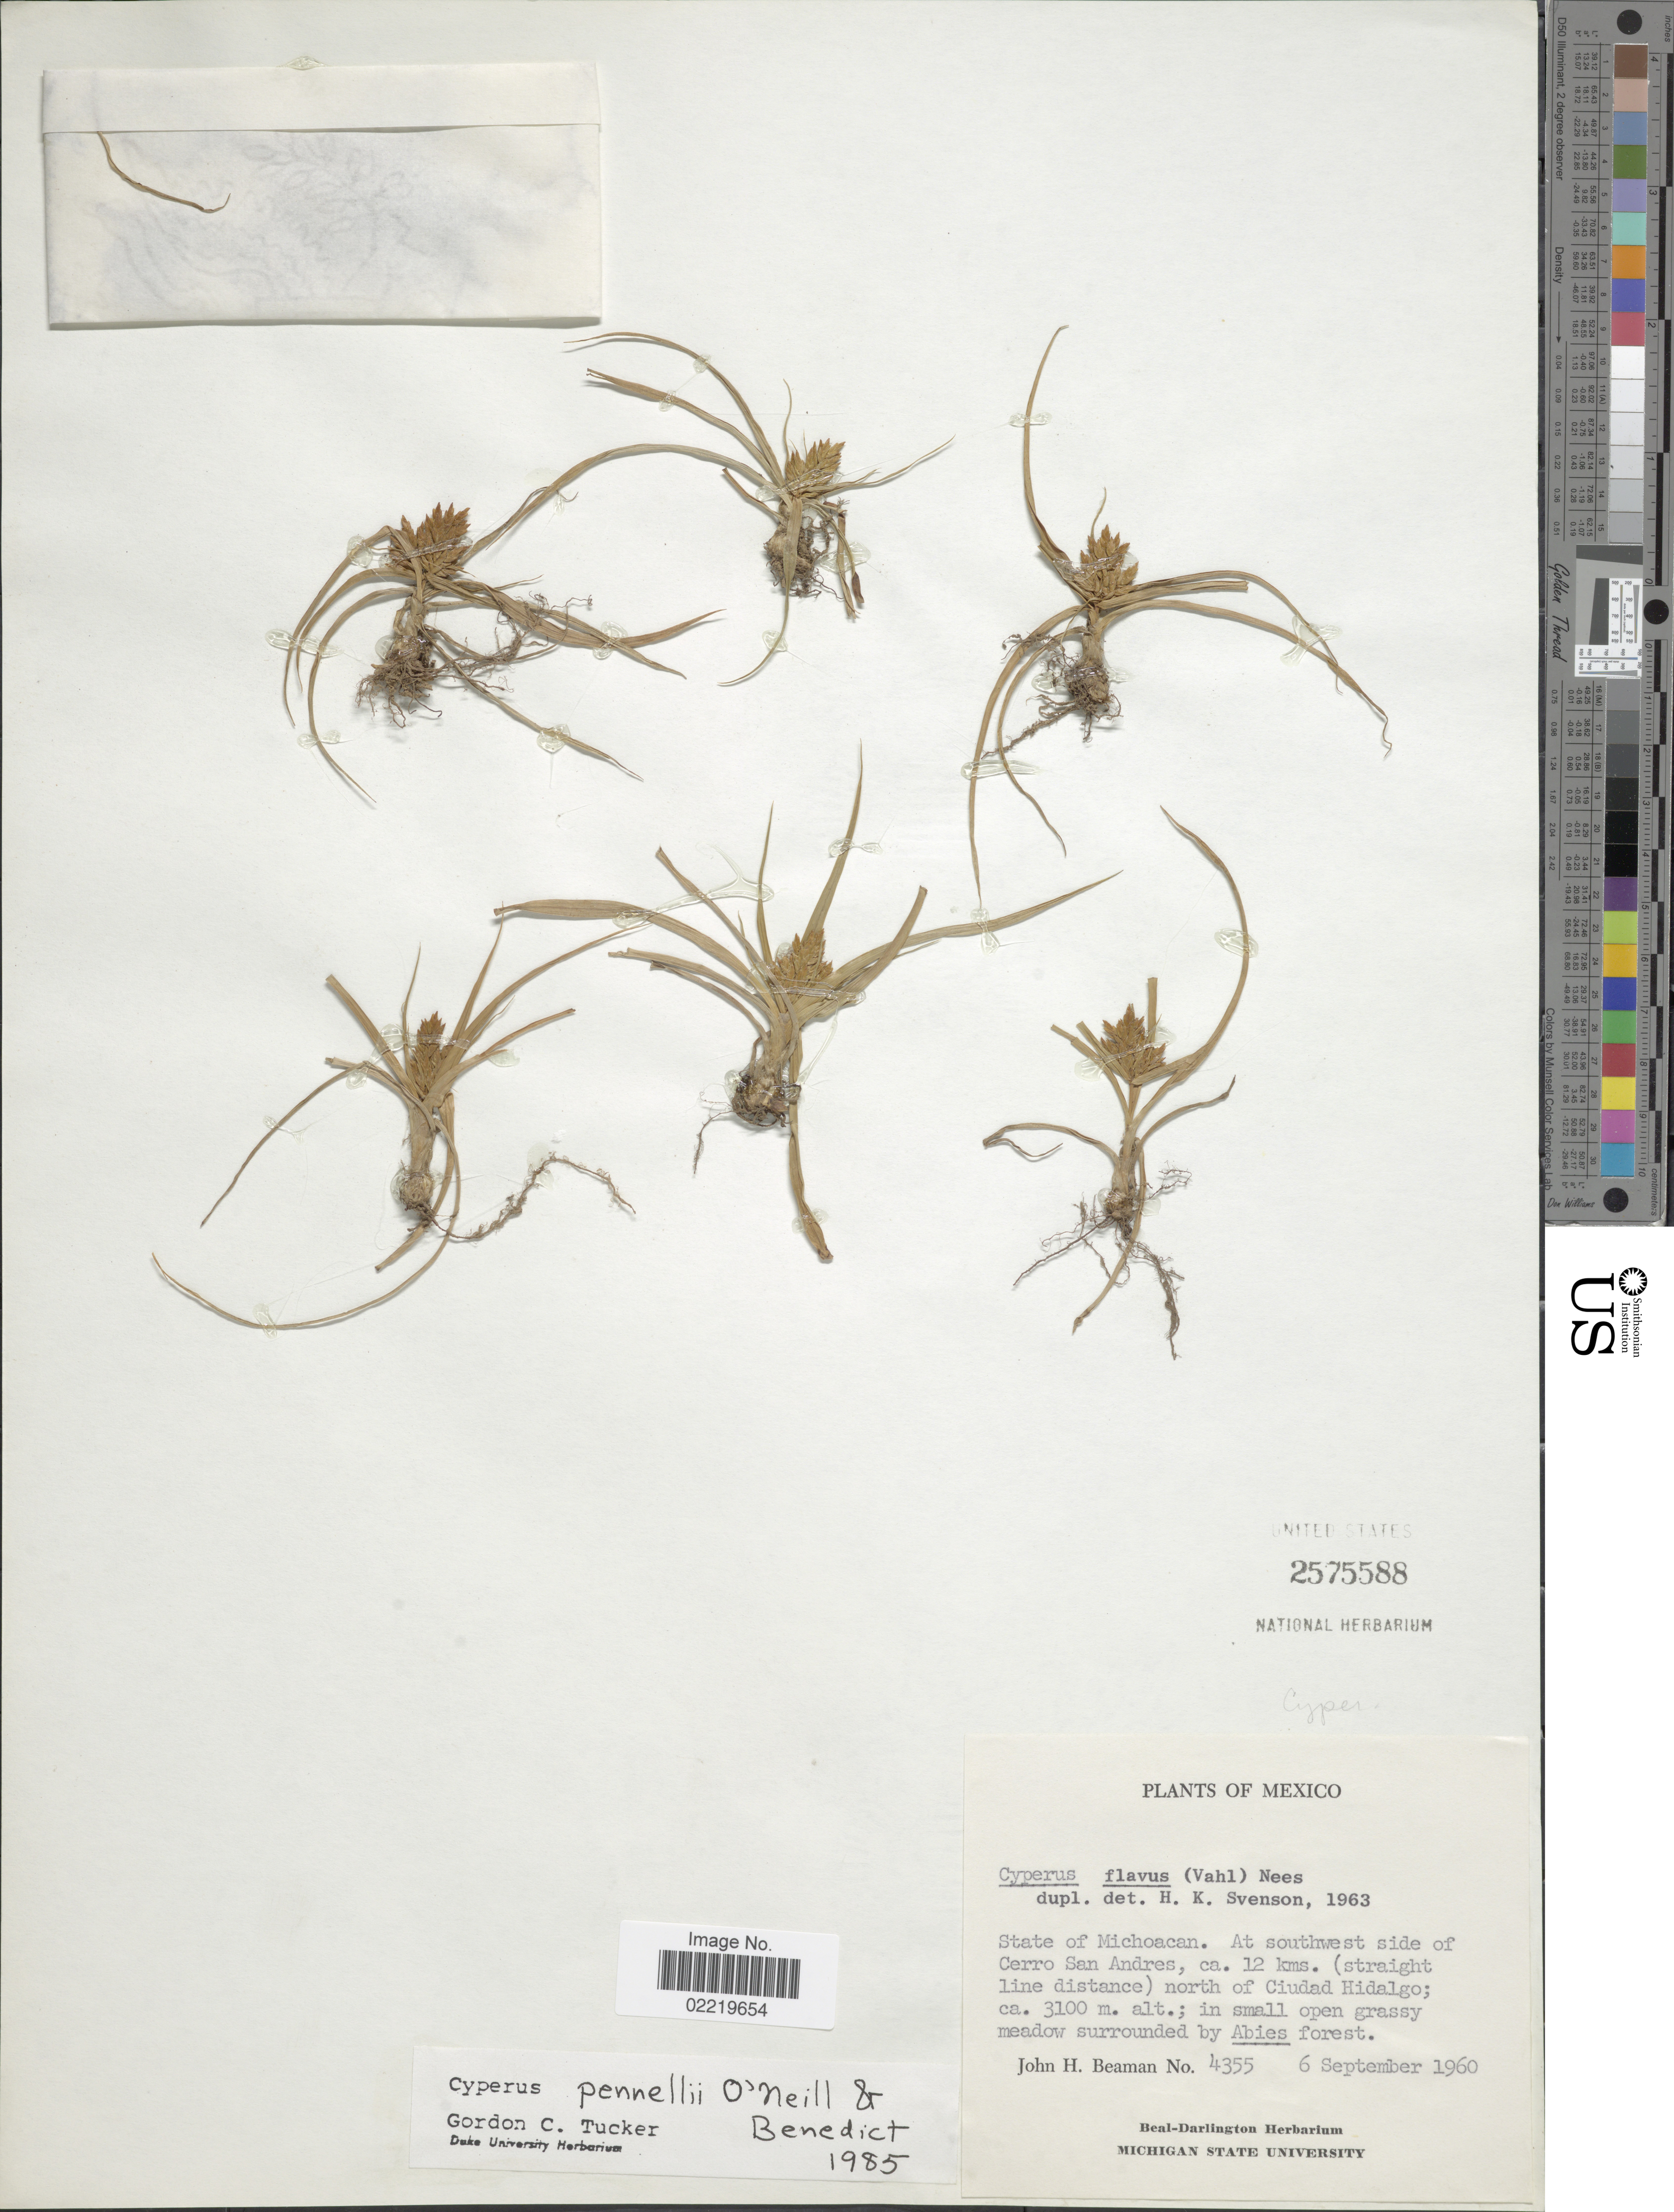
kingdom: Plantae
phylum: Tracheophyta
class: Liliopsida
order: Poales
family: Cyperaceae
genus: Cyperus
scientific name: Cyperus pennellii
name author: O'Neill & Ben. Ayers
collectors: J. H. Beaman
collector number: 4355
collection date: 1960-09-06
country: Mexico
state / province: Michoacán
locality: At southwest side of Cerro San Andres, ca. 12 kms. (straight line distance) north of Ciudad Hidalgo; in small open grassy meadow surrounded by Abies forest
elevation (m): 3100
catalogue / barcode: US 2575588